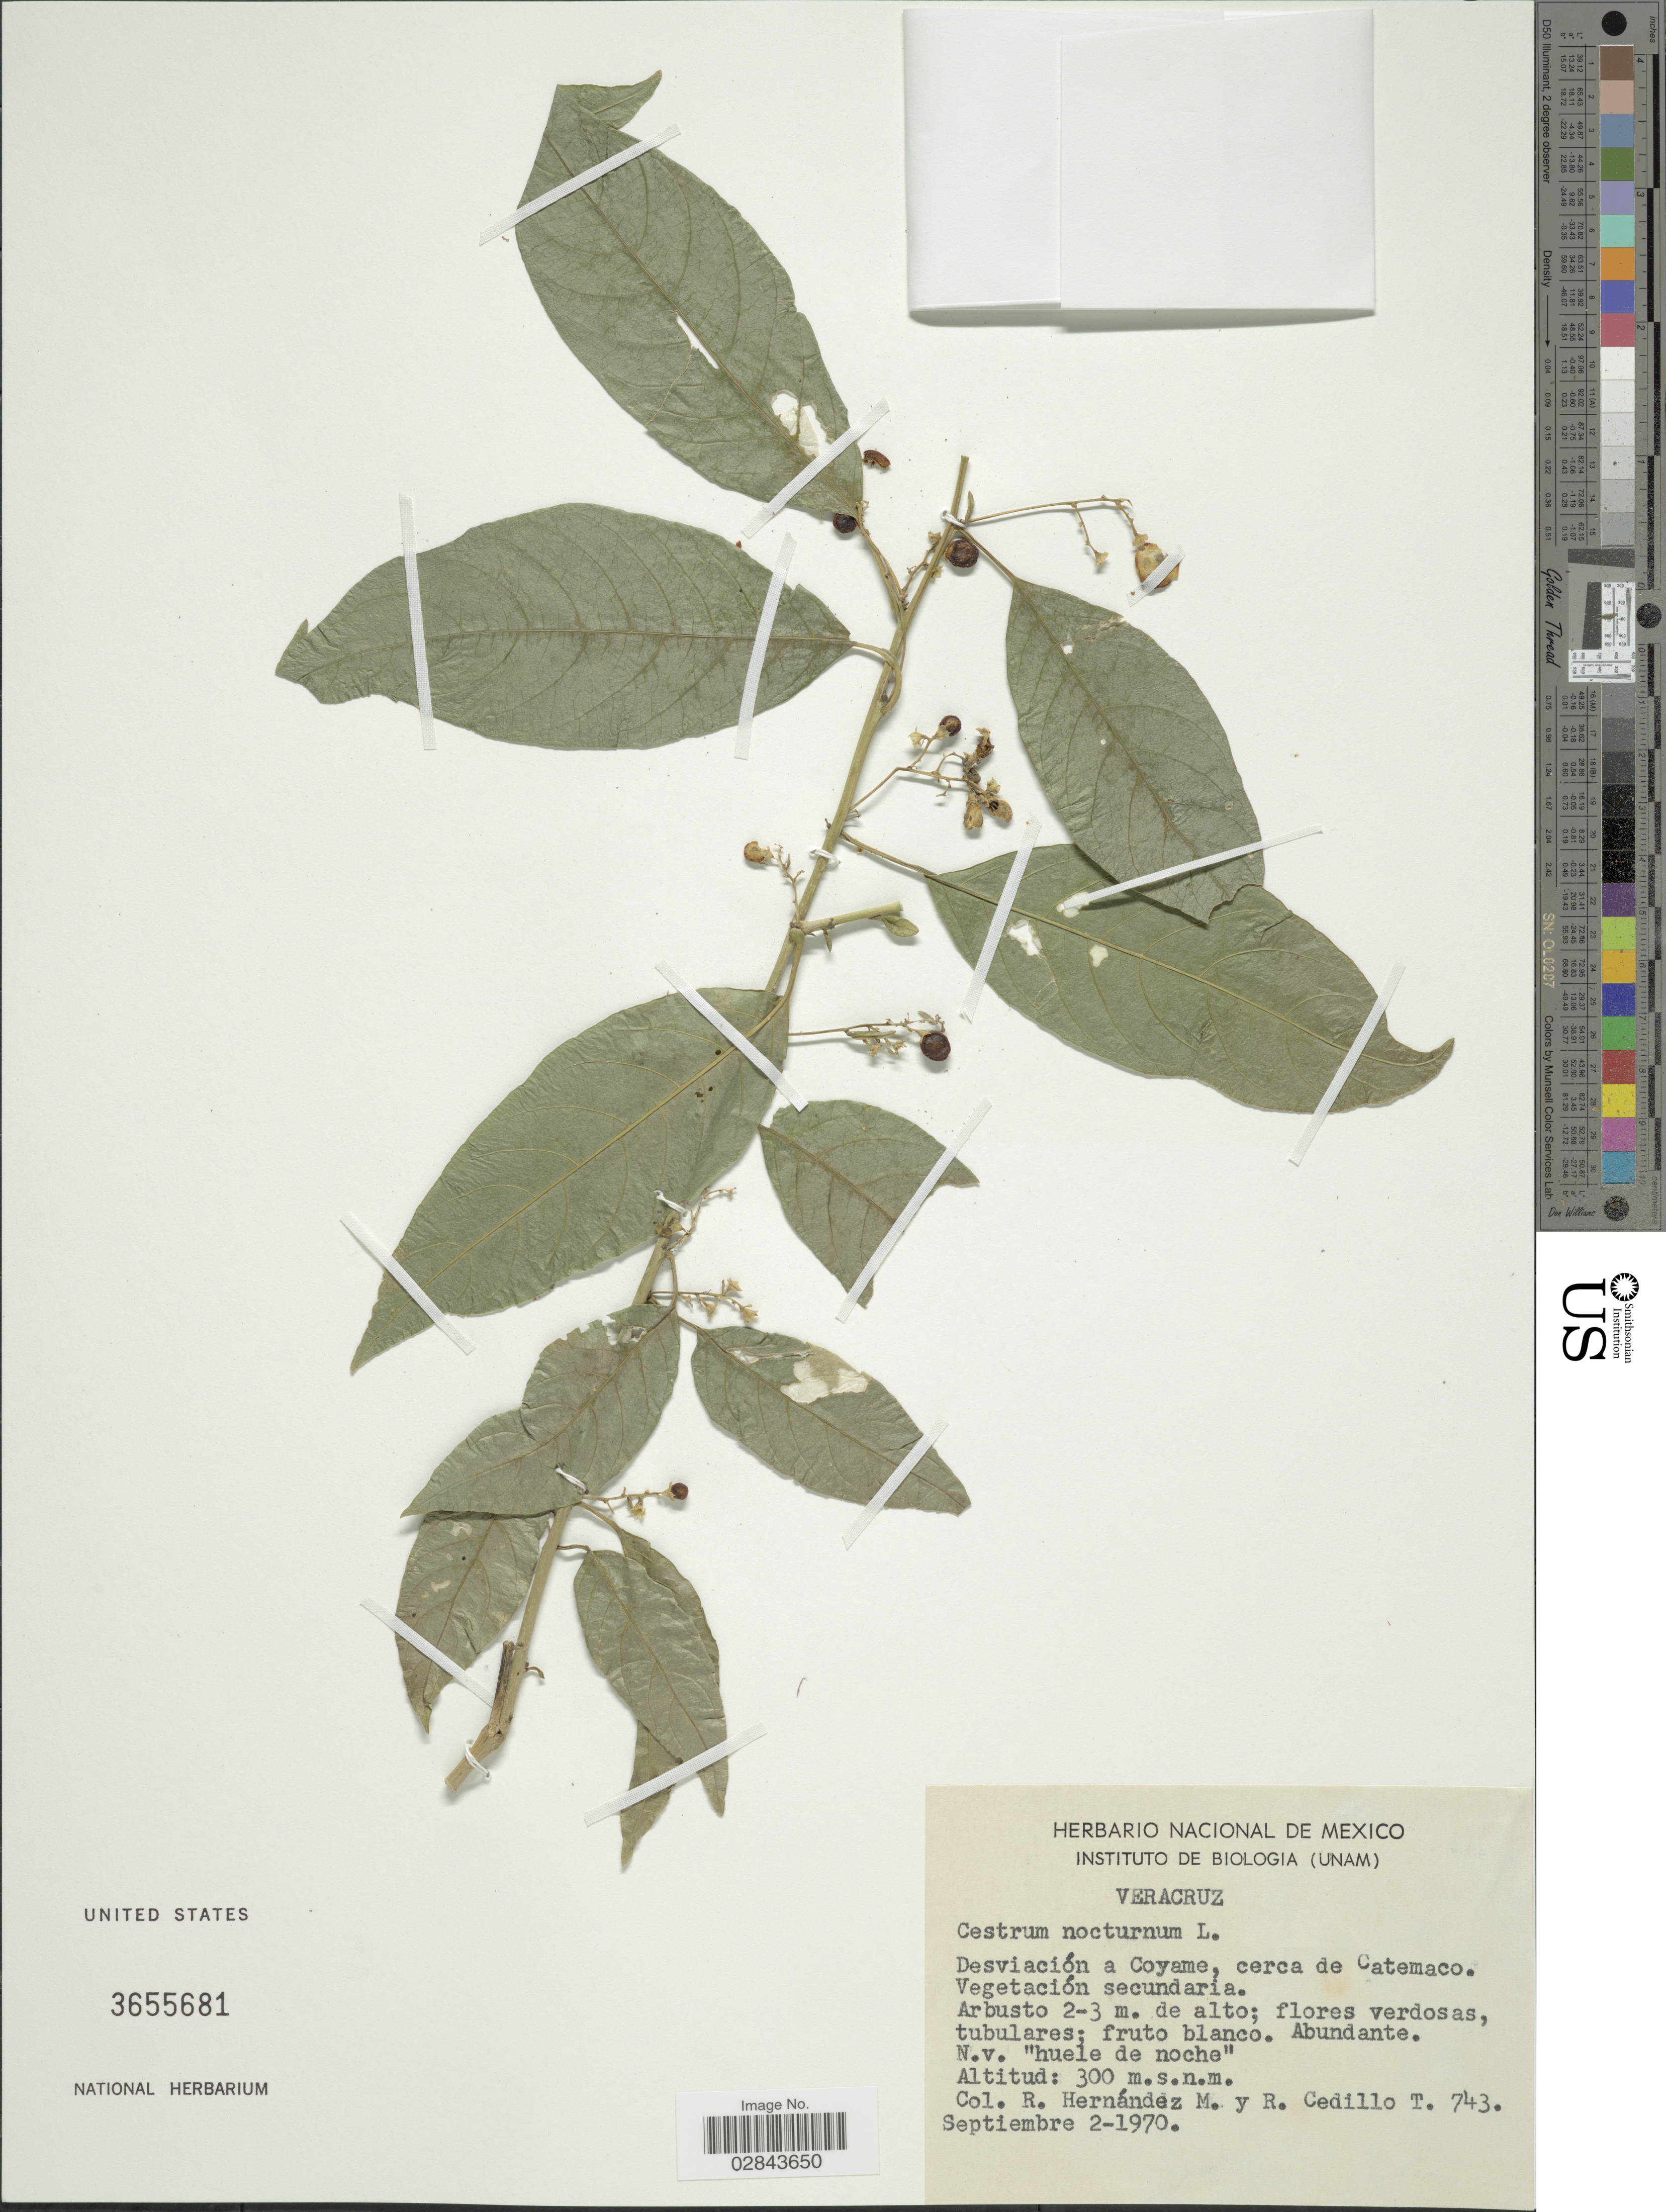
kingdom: Plantae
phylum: Tracheophyta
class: Magnoliopsida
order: Solanales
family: Solanaceae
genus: Cestrum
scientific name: Cestrum nocturnum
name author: L.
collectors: R. Hernández M. & R. CedilloT.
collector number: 743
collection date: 1970-09-02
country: Mexico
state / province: Veracruz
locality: Veracruz, Desviación a Coyame, cerca de Catemaco.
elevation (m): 300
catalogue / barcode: US 3655681